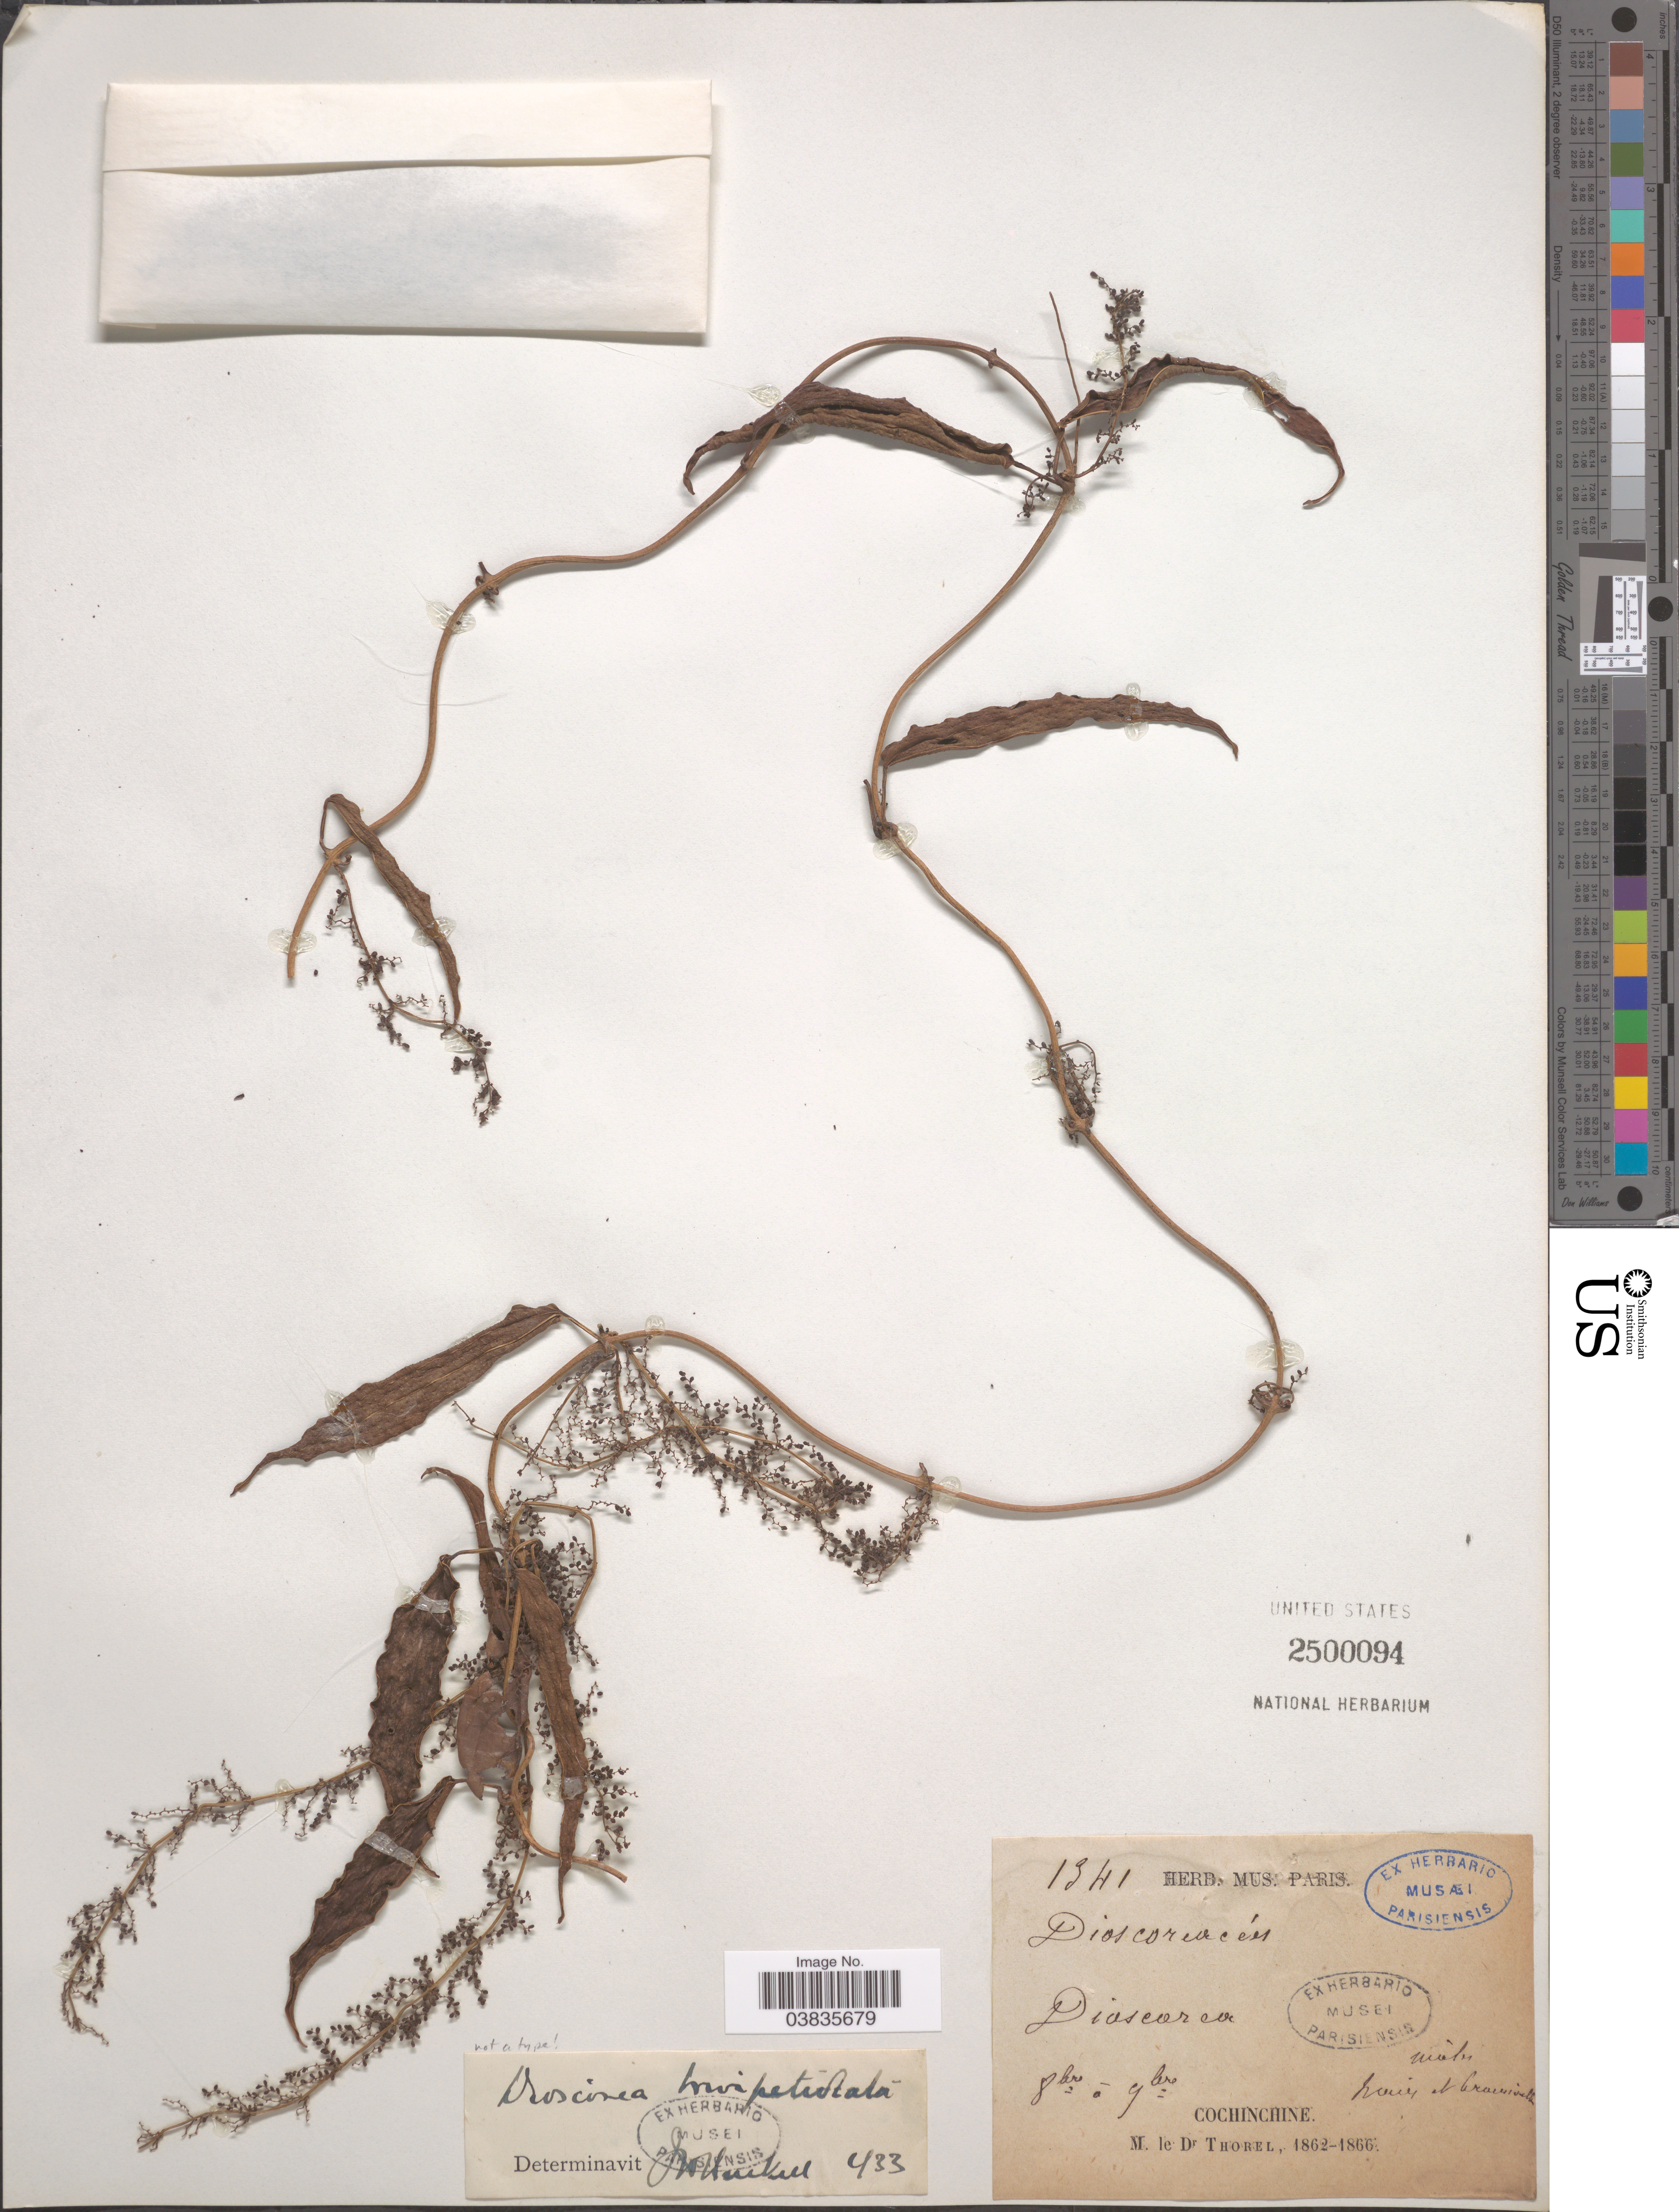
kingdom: Plantae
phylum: Tracheophyta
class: Liliopsida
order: Dioscoreales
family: Dioscoreaceae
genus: Dioscorea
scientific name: Dioscorea brevipetiolata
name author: Prain & Burkill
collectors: M. de Thorel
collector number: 1341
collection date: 1862-10/1866-11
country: Vietnam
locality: Cochinchine.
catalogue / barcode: US 2500094